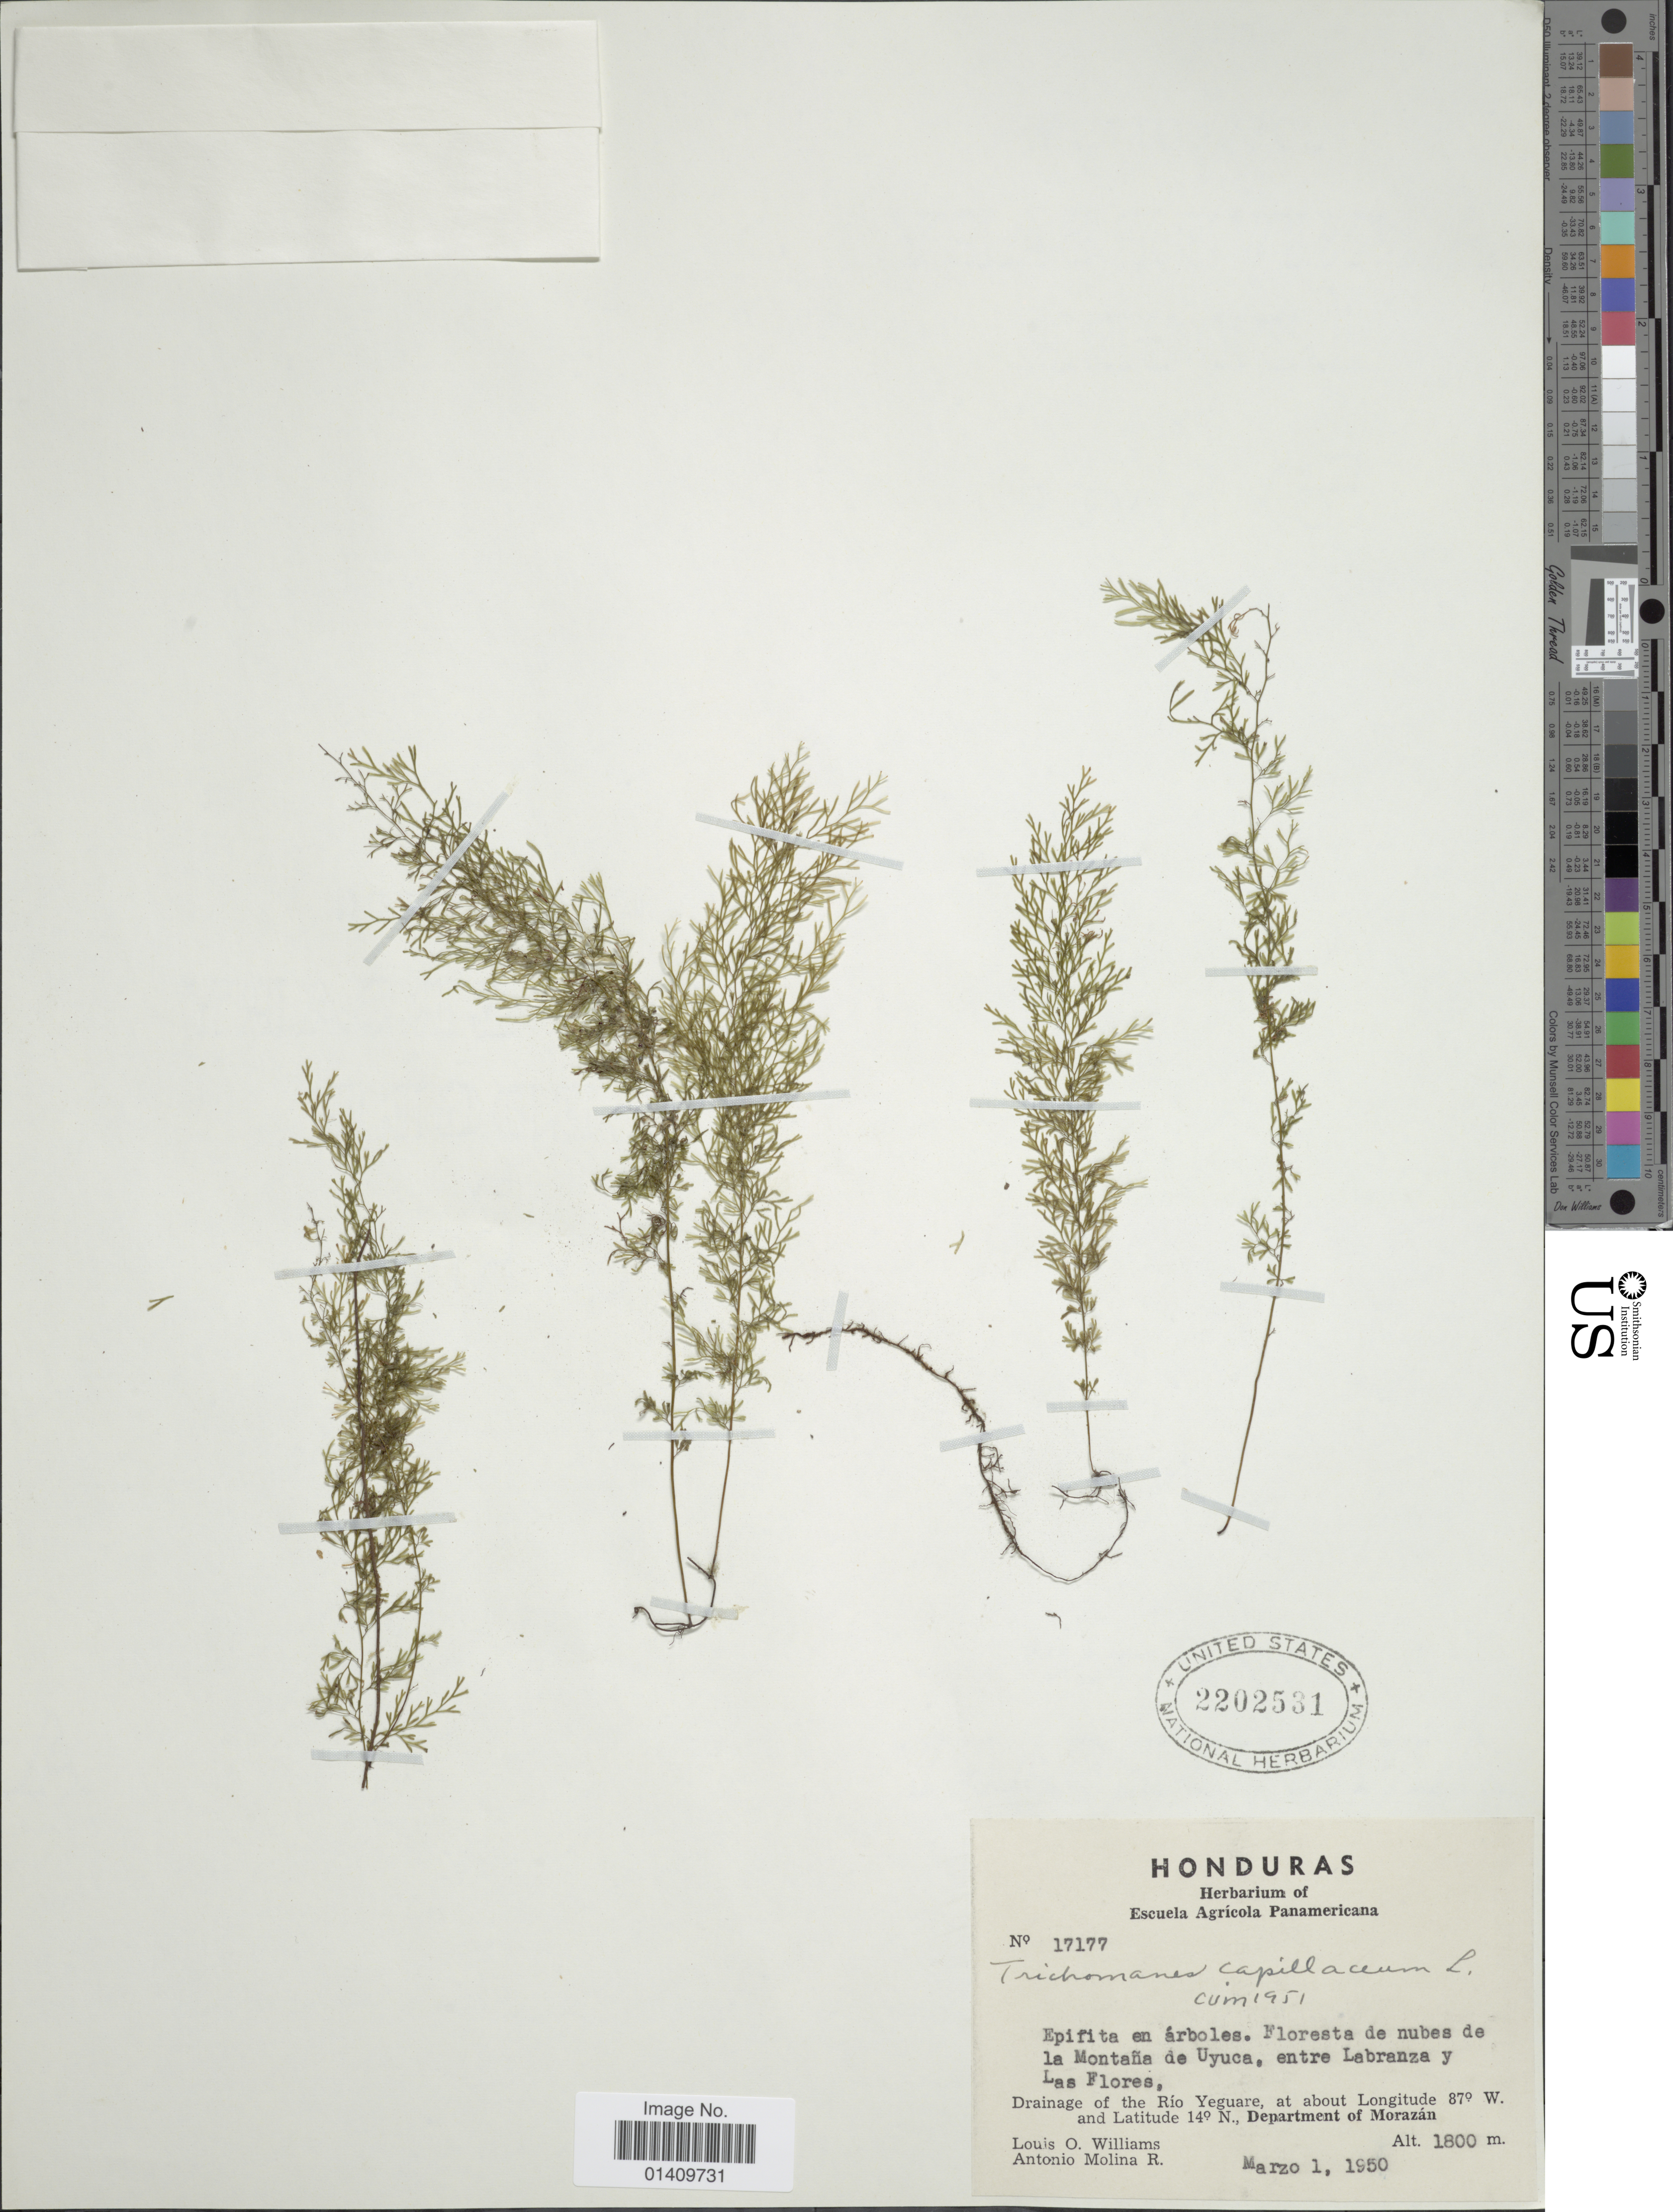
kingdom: Plantae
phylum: Tracheophyta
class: Polypodiopsida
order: Hymenophyllales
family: Hymenophyllaceae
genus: Polyphlebium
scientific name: Polyphlebium capillaceum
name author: (L.) Ebihara & Dubuisson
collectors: L. O. Williams & A. Molina R.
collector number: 17177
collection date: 1950-03-01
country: Honduras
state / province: Fco. Morazán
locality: Floresta de nubes de la Mantana de Uyuca entre Labranza y Las Flores drainage of the Rio Yeguare department of Morazan. Floresta de nubes de la Montana de Uyuca entre Labranza y Las Flores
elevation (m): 1800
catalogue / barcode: US 2202531